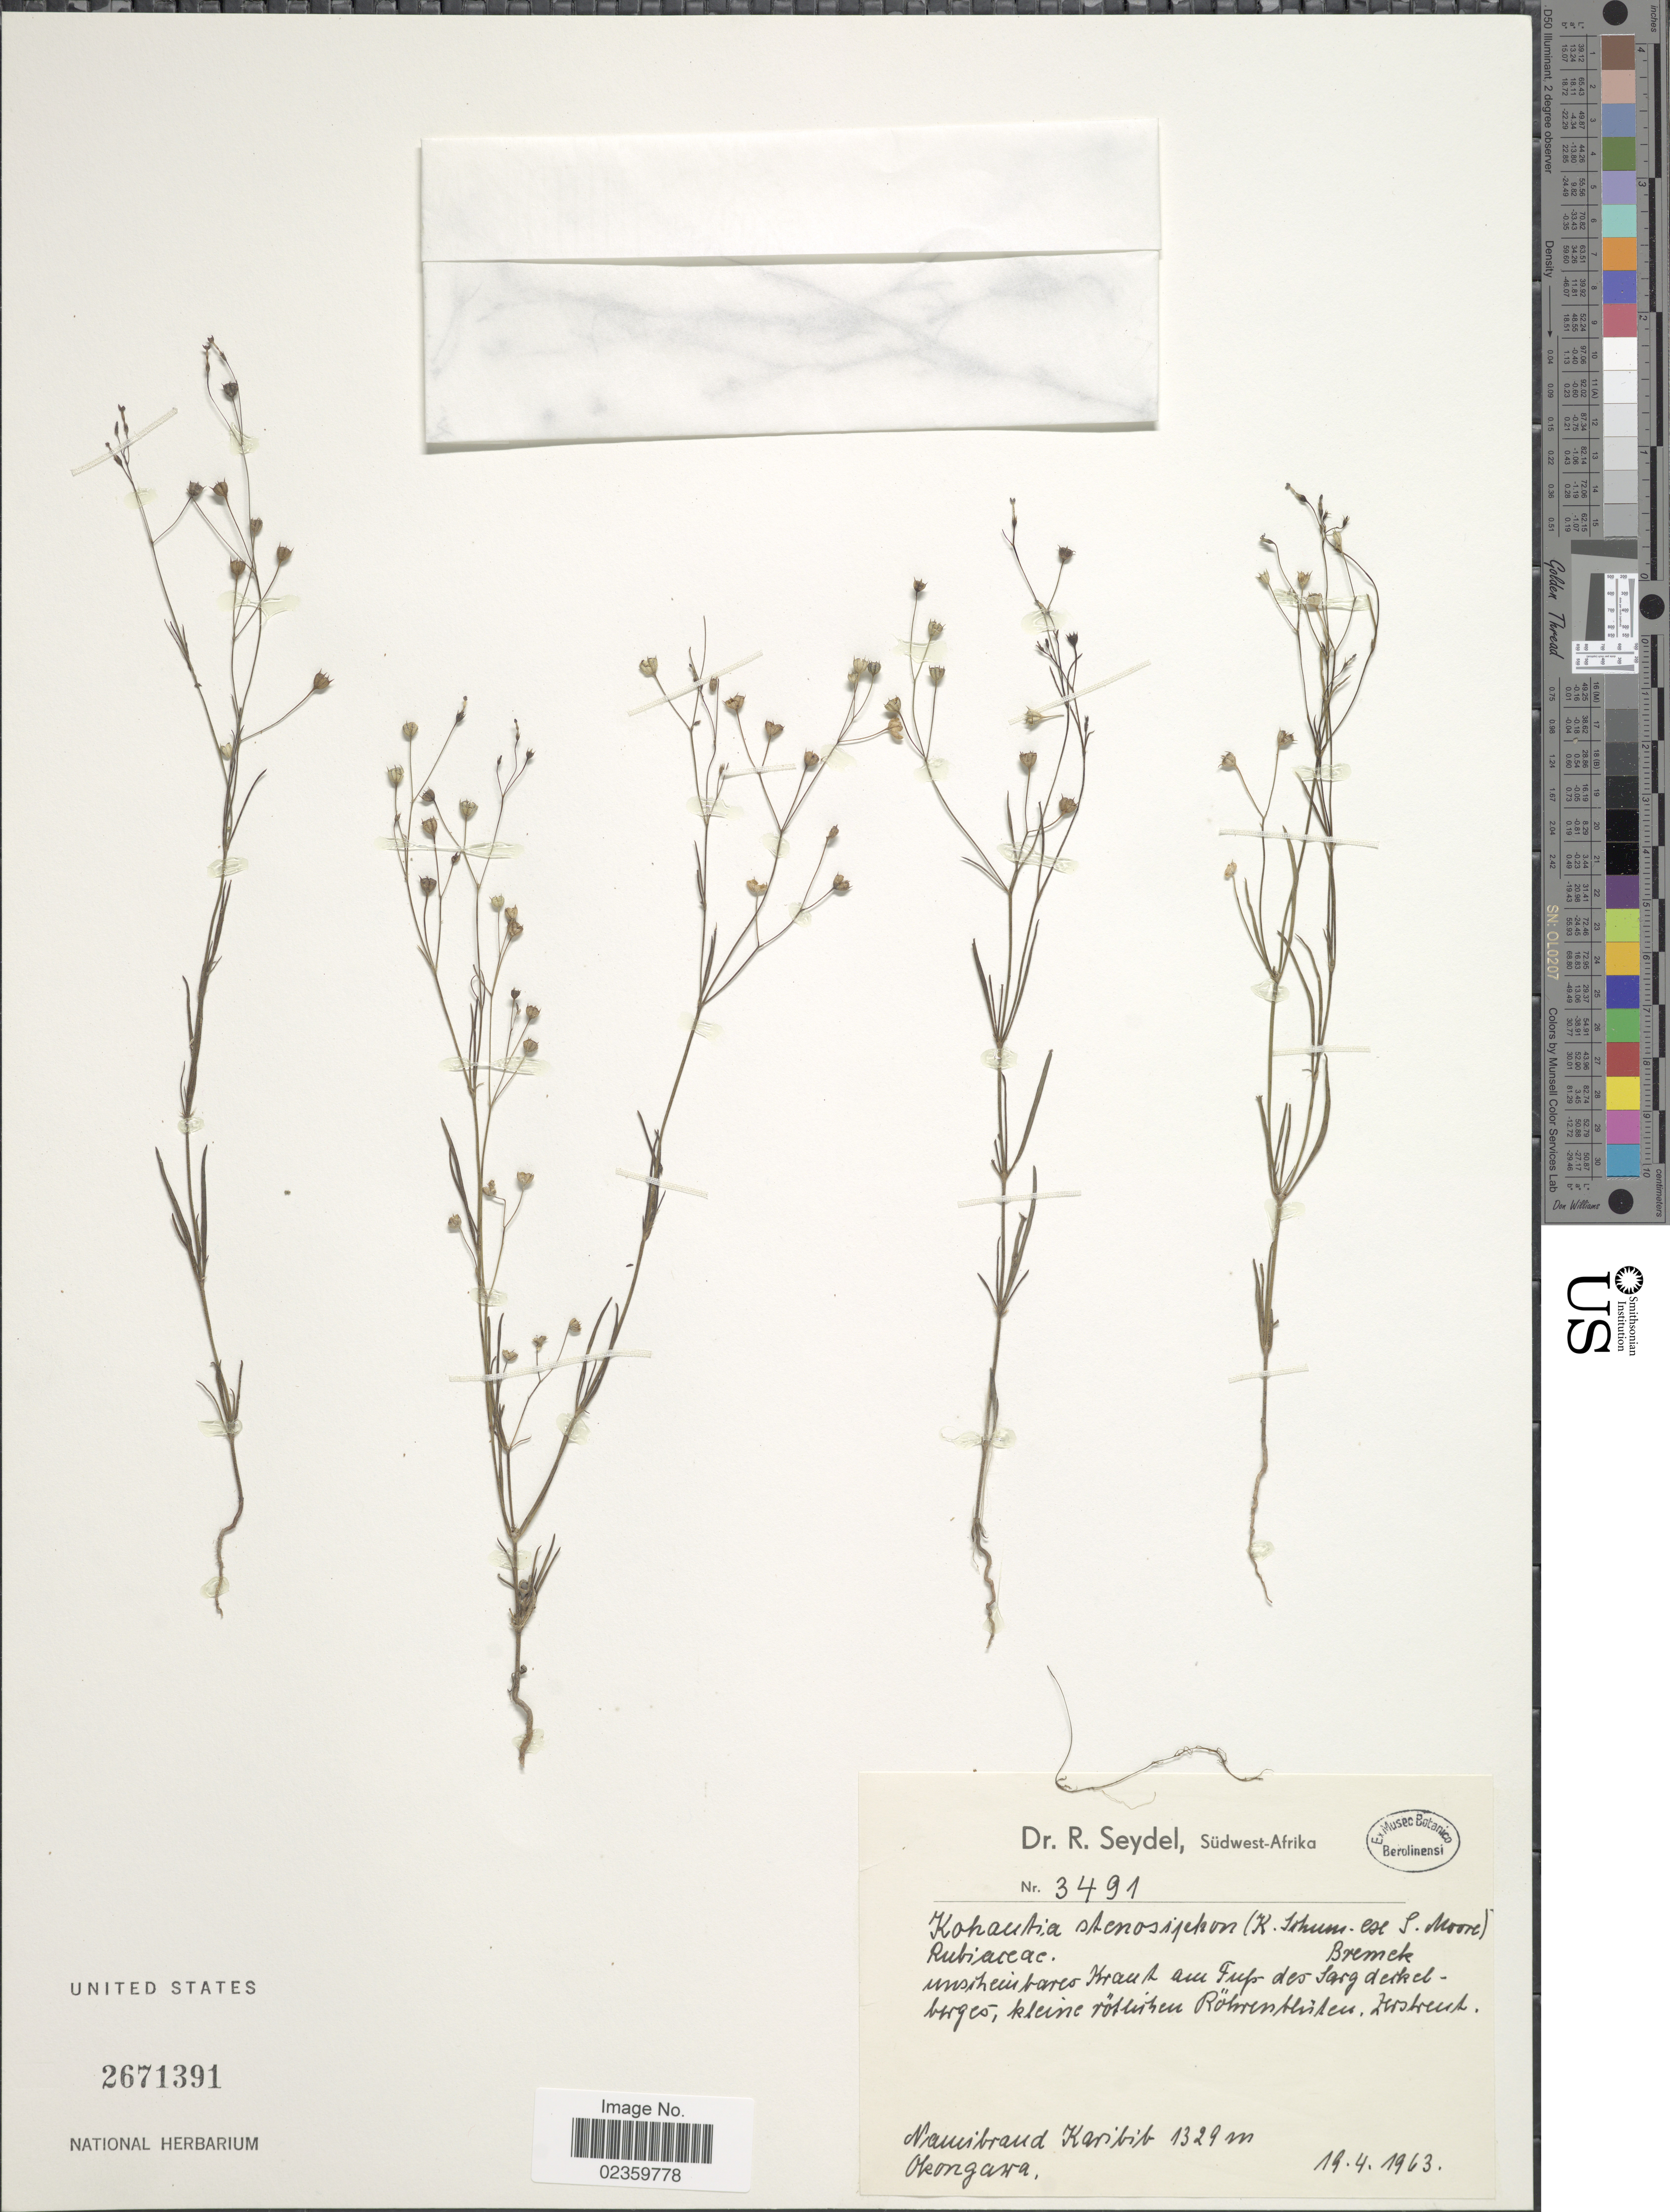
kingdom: Plantae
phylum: Tracheophyta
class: Magnoliopsida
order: Gentianales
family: Rubiaceae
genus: Kohautia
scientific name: Kohautia stenosiphon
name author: (K. Schum. ex S. Moore) Bremek.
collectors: R. Seydel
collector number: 3491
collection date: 1963-04-19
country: Namibia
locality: Sudwest Afrika, Namibrand Karibib, Okongawa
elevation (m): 1329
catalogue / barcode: US 2671391